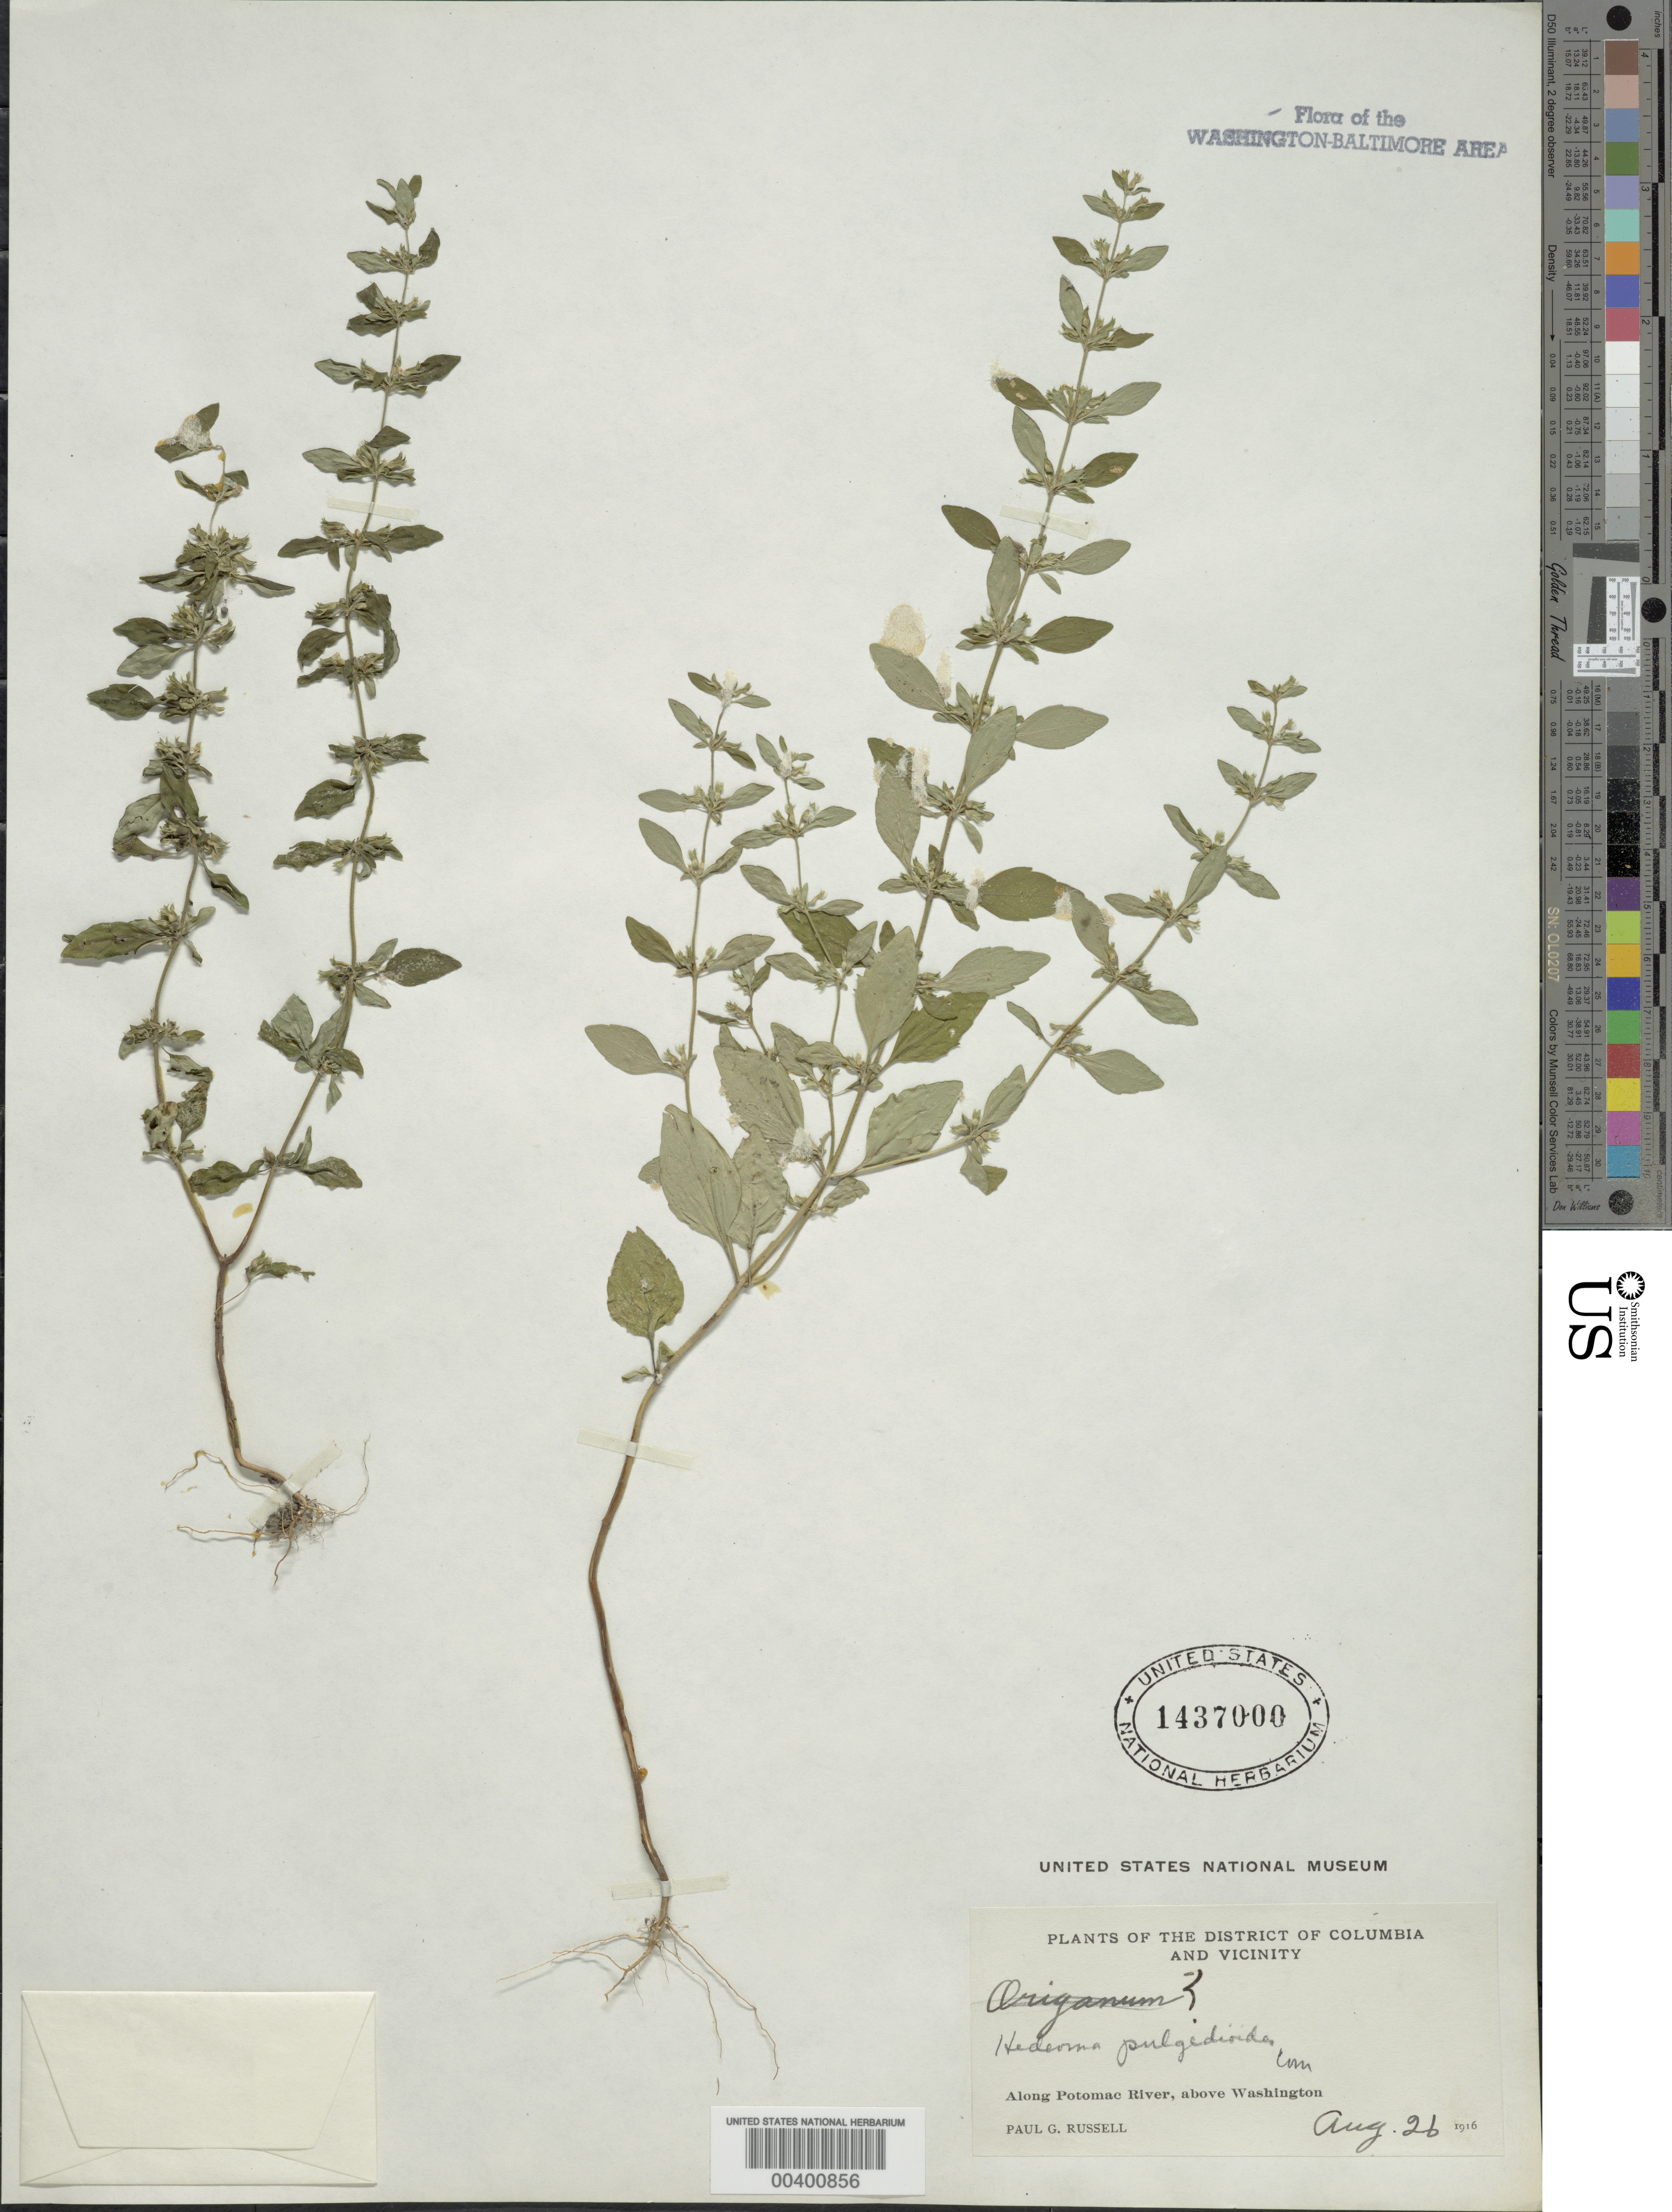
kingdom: Plantae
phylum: Tracheophyta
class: Magnoliopsida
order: Lamiales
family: Lamiaceae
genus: Hedeoma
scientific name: Hedeoma pulegioides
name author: (L.) Pers.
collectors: P. G. Russell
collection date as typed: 26 Aug 1916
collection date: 1916-08-26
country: United States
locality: Along Potomac River above D.C.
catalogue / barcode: US 1437000